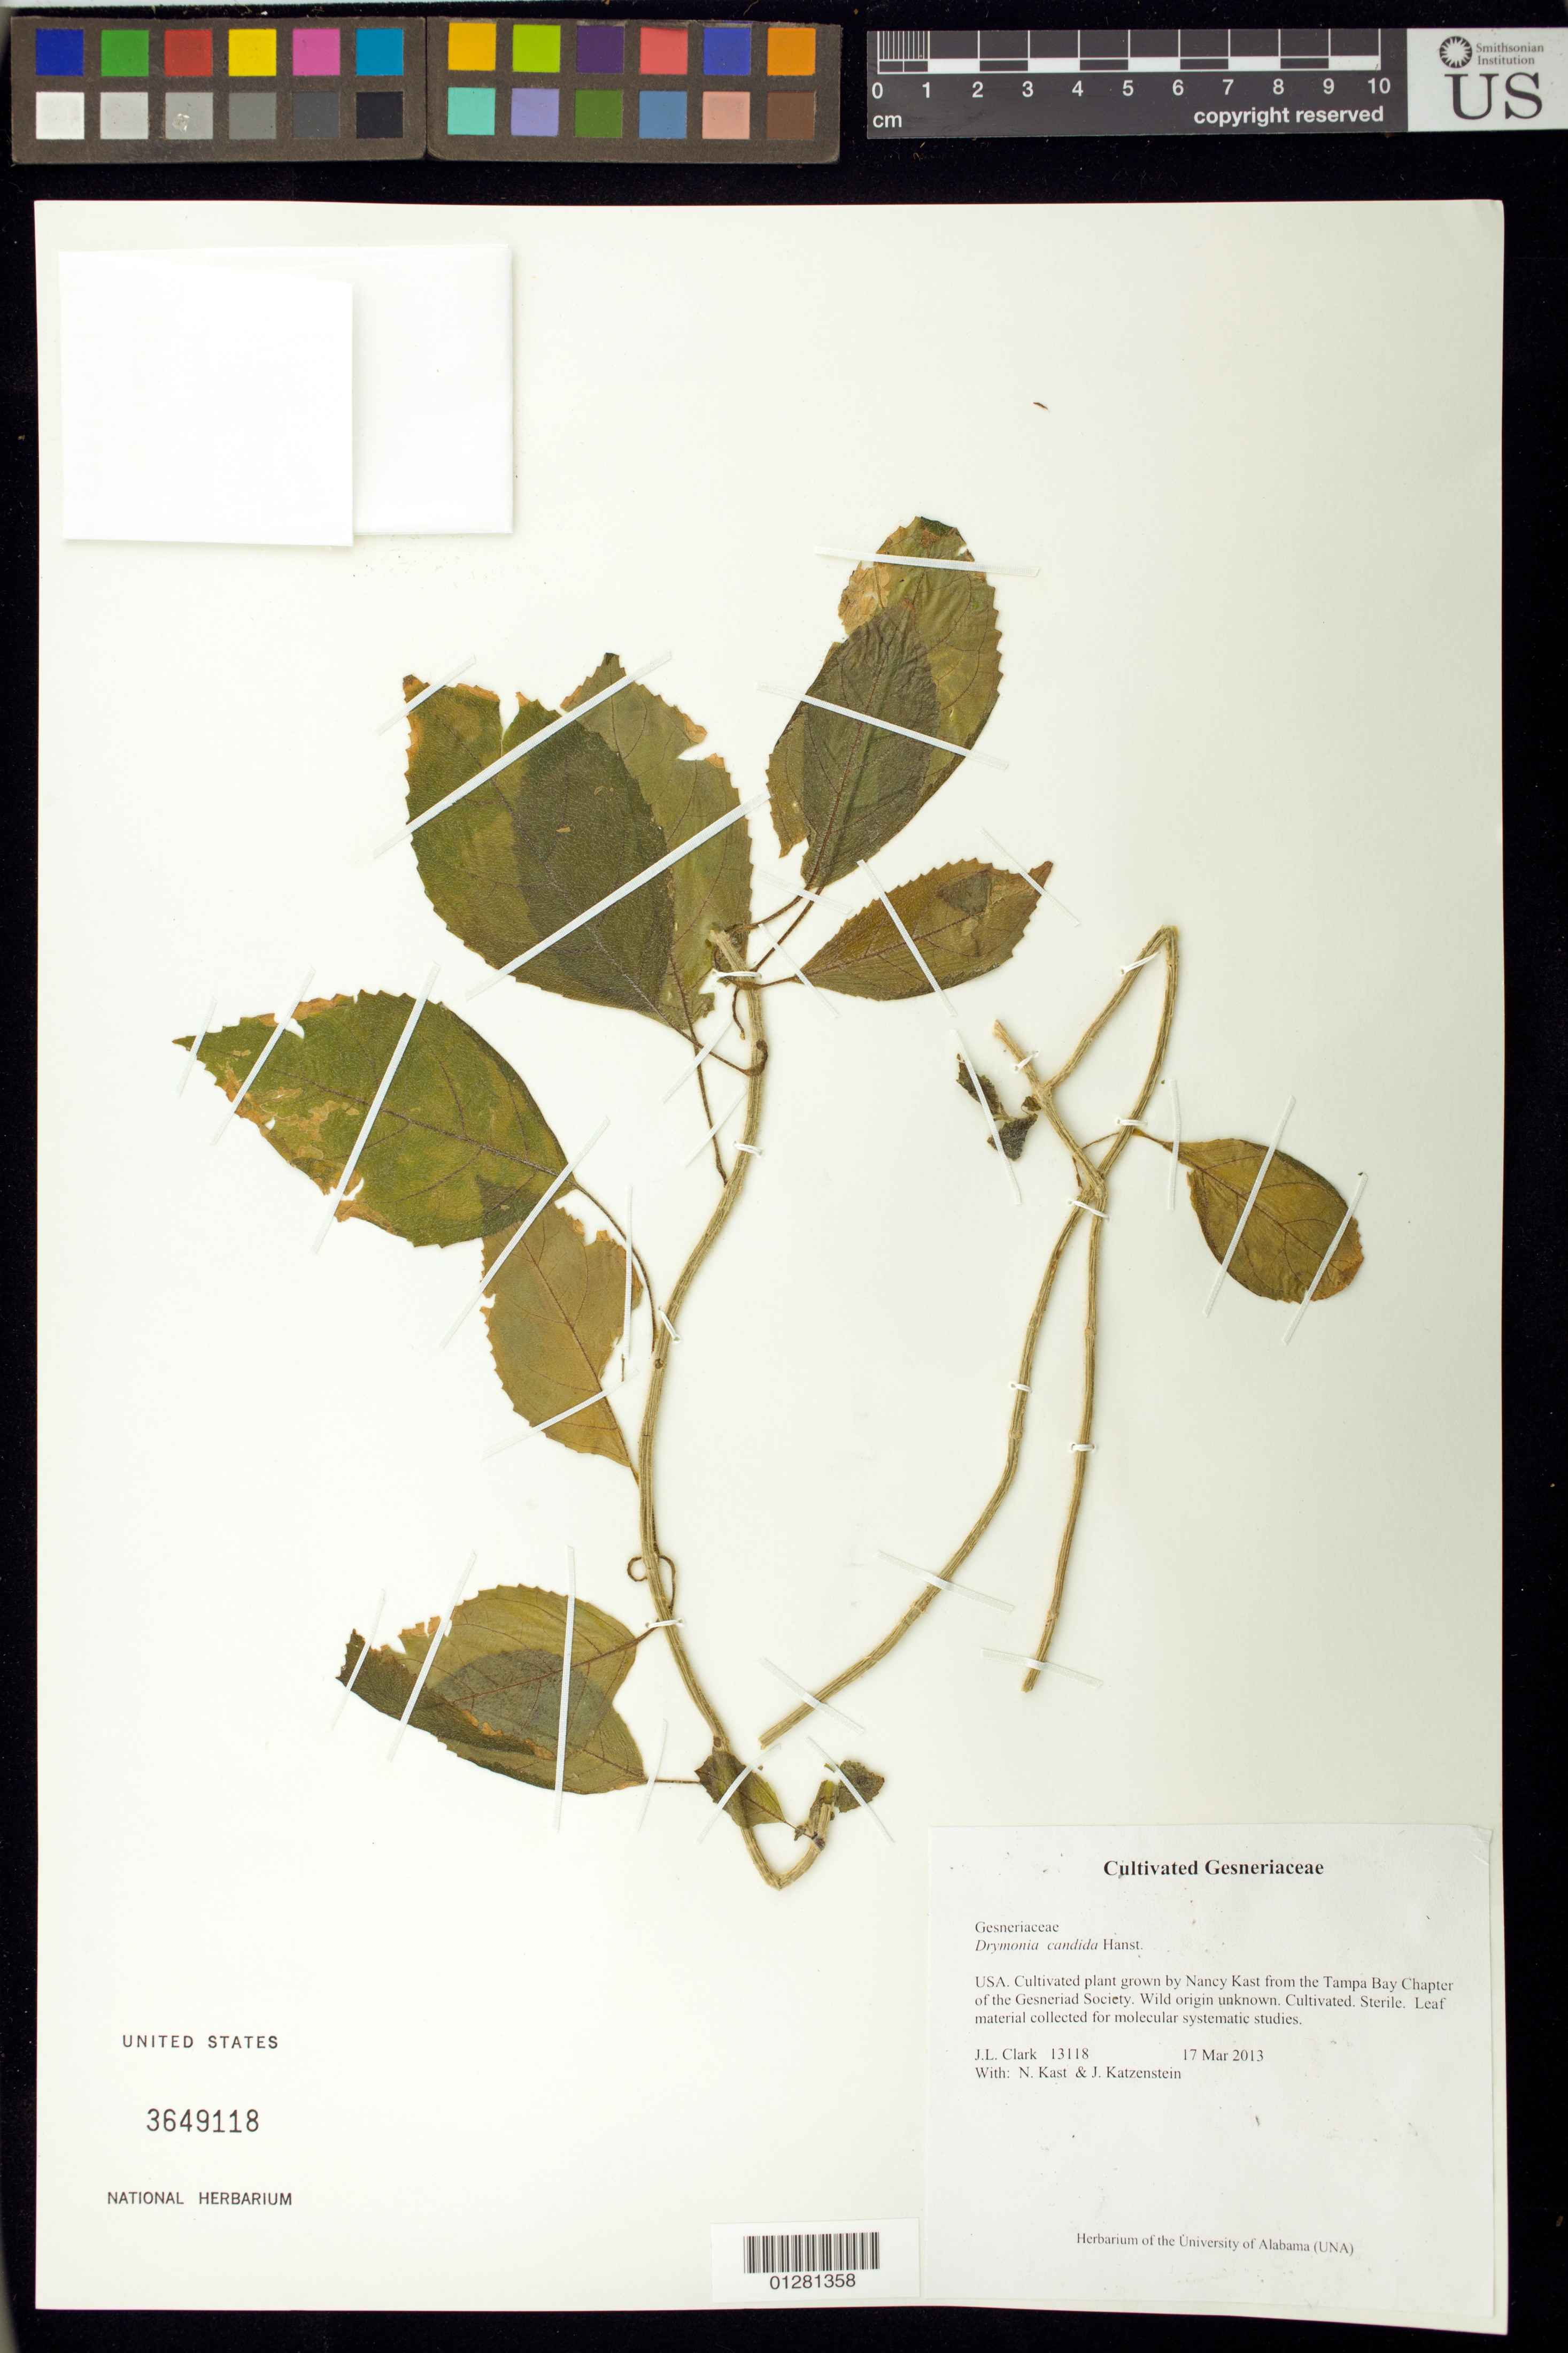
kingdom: Plantae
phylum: Tracheophyta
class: Magnoliopsida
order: Lamiales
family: Gesneriaceae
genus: Drymonia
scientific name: Drymonia candida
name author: Hanst.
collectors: J. L. Clark, N. Kast & J. Katzenstein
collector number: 13118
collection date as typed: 17 Mar 2013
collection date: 2013-03-17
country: United States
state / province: Florida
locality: Cultivated plant grown by Nancy Kast from the Tampa Bay Chapter of the Gesneriad Society.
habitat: Cultivated.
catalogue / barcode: US 3649118